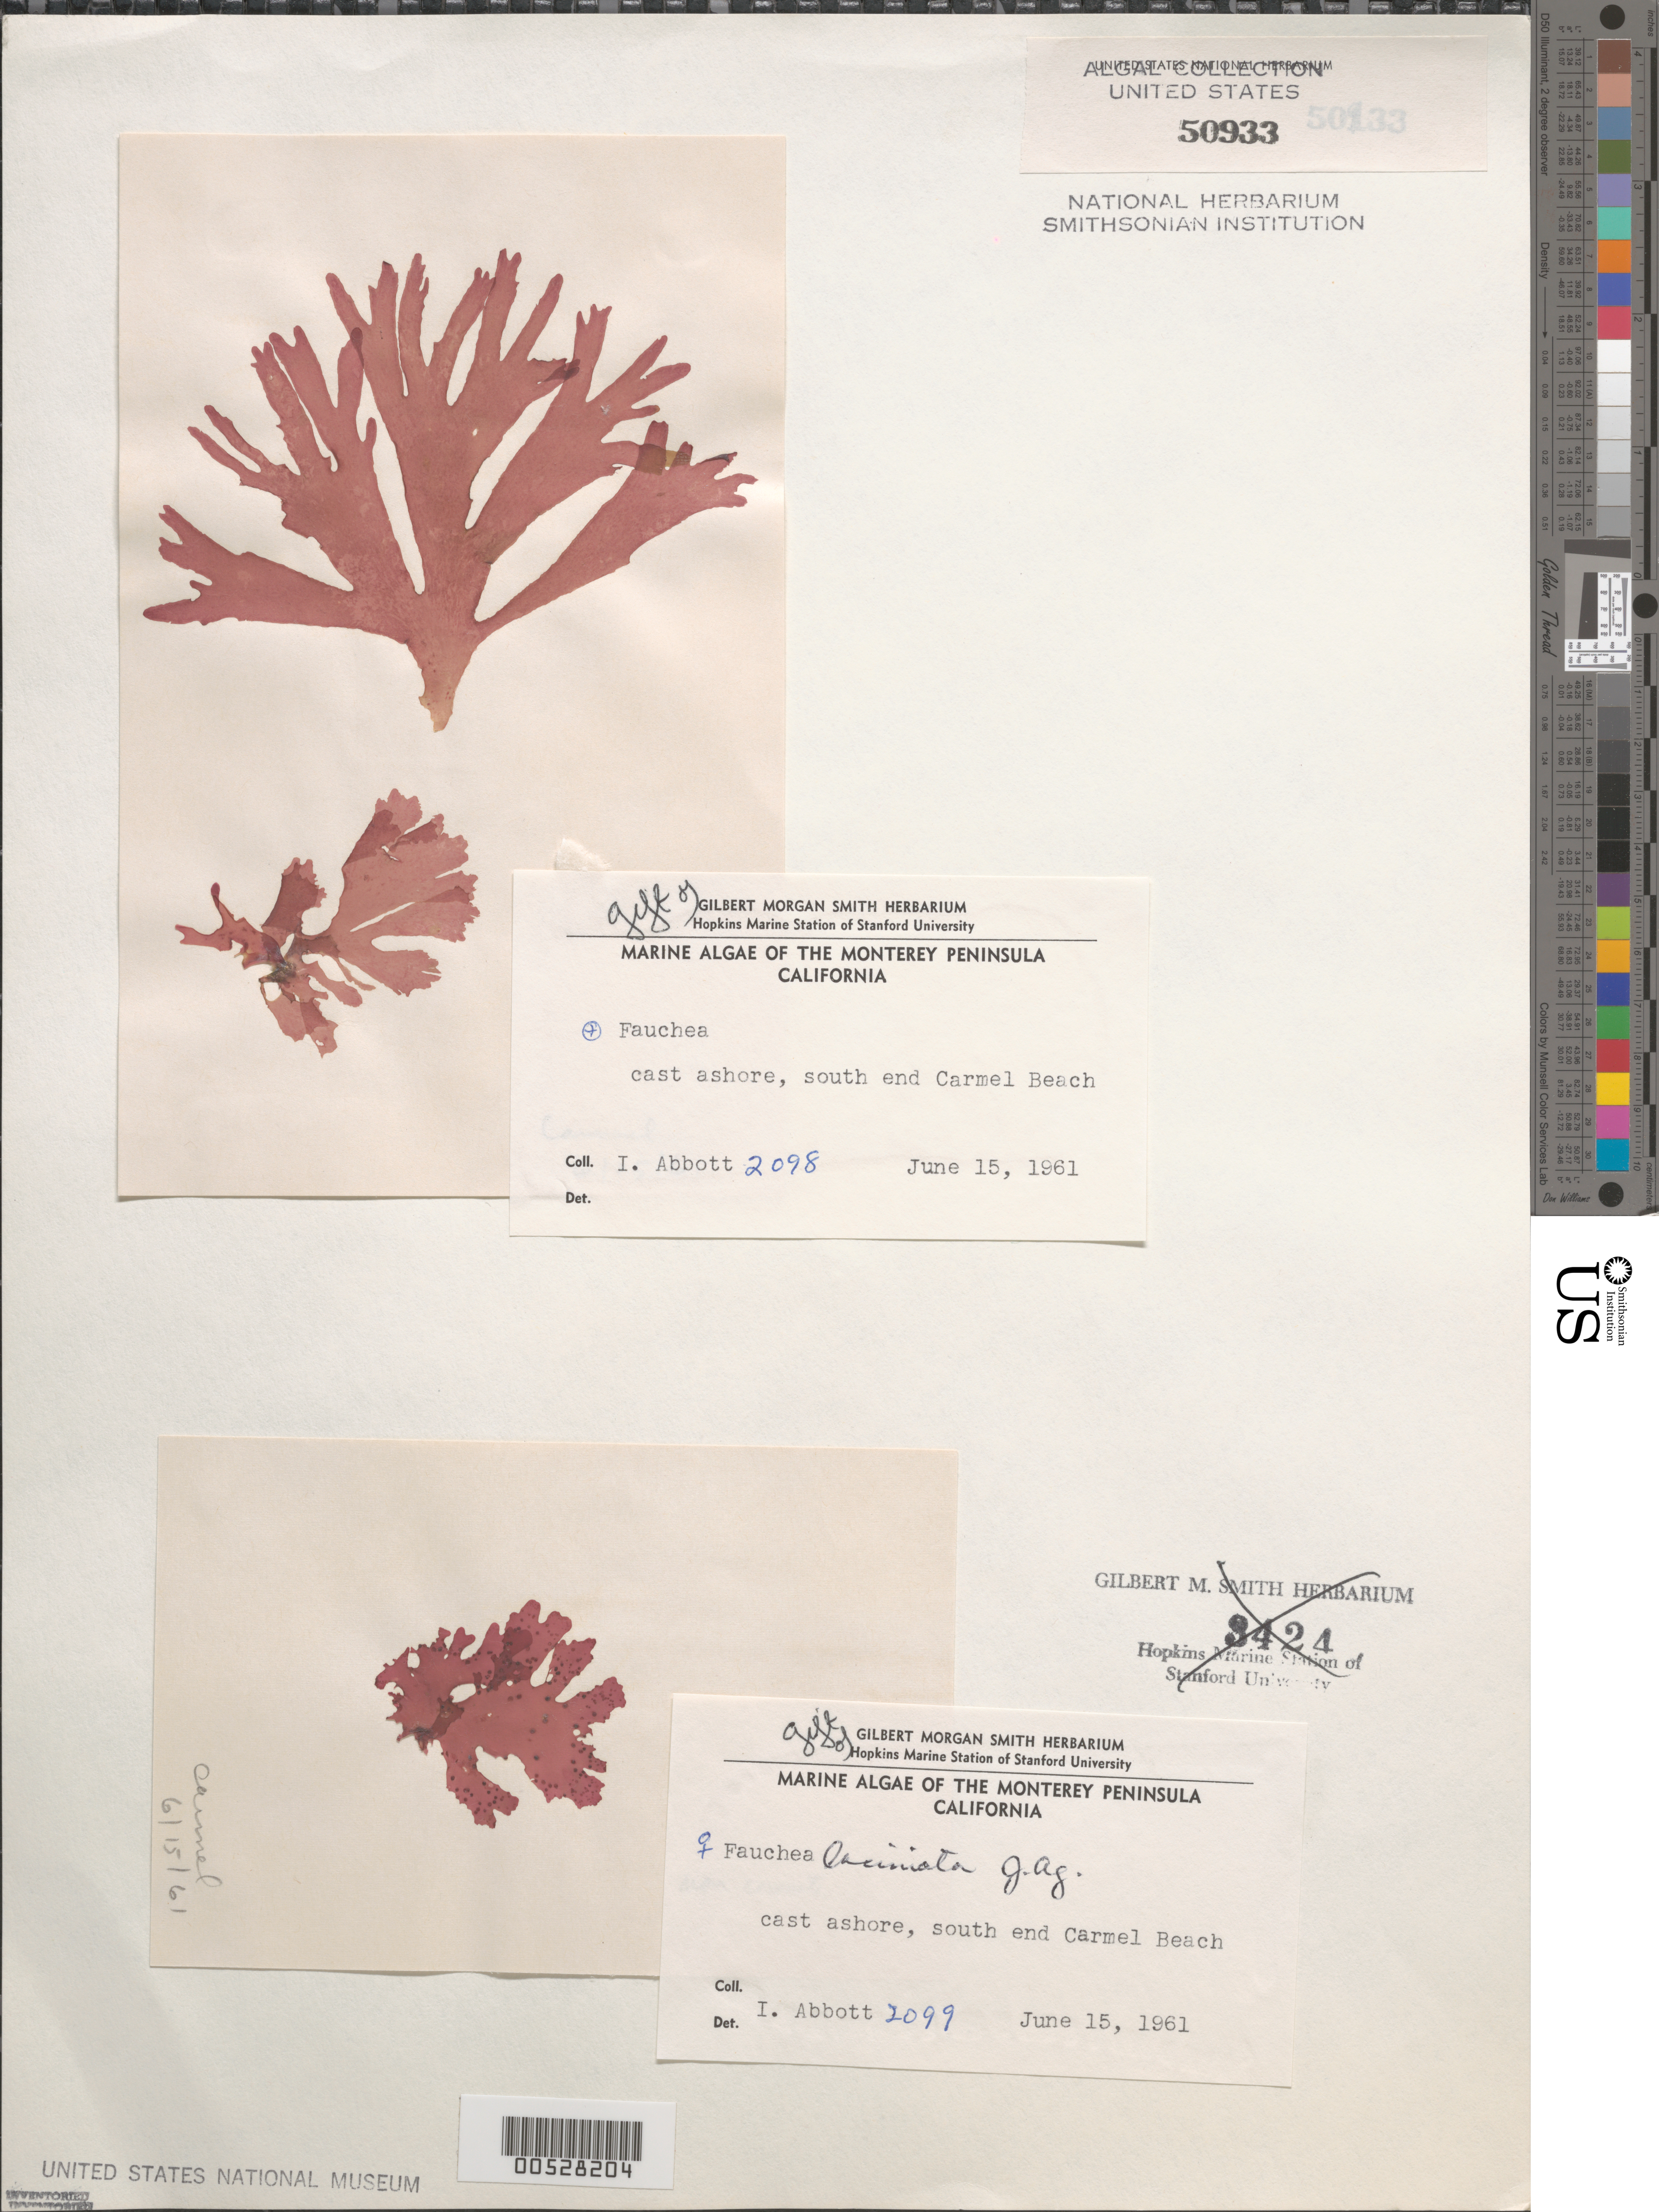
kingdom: Plantae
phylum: Rhodophyta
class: Florideophyceae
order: Rhodymeniales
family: Faucheaceae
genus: Gloiocladia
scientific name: Gloiocladia laciniata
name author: (J. Agardh) Rodríguez-Prieto & N. Sánchez in Rodríguez-Prieto et al.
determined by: Algae name updating Project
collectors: I. A. Abbott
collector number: IAA 2098 & IAA 2099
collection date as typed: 15 Jun 1961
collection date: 1961-06-15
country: United States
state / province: California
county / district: Monterey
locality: Carmel Beach, Monterey Peninsula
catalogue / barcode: US 50933